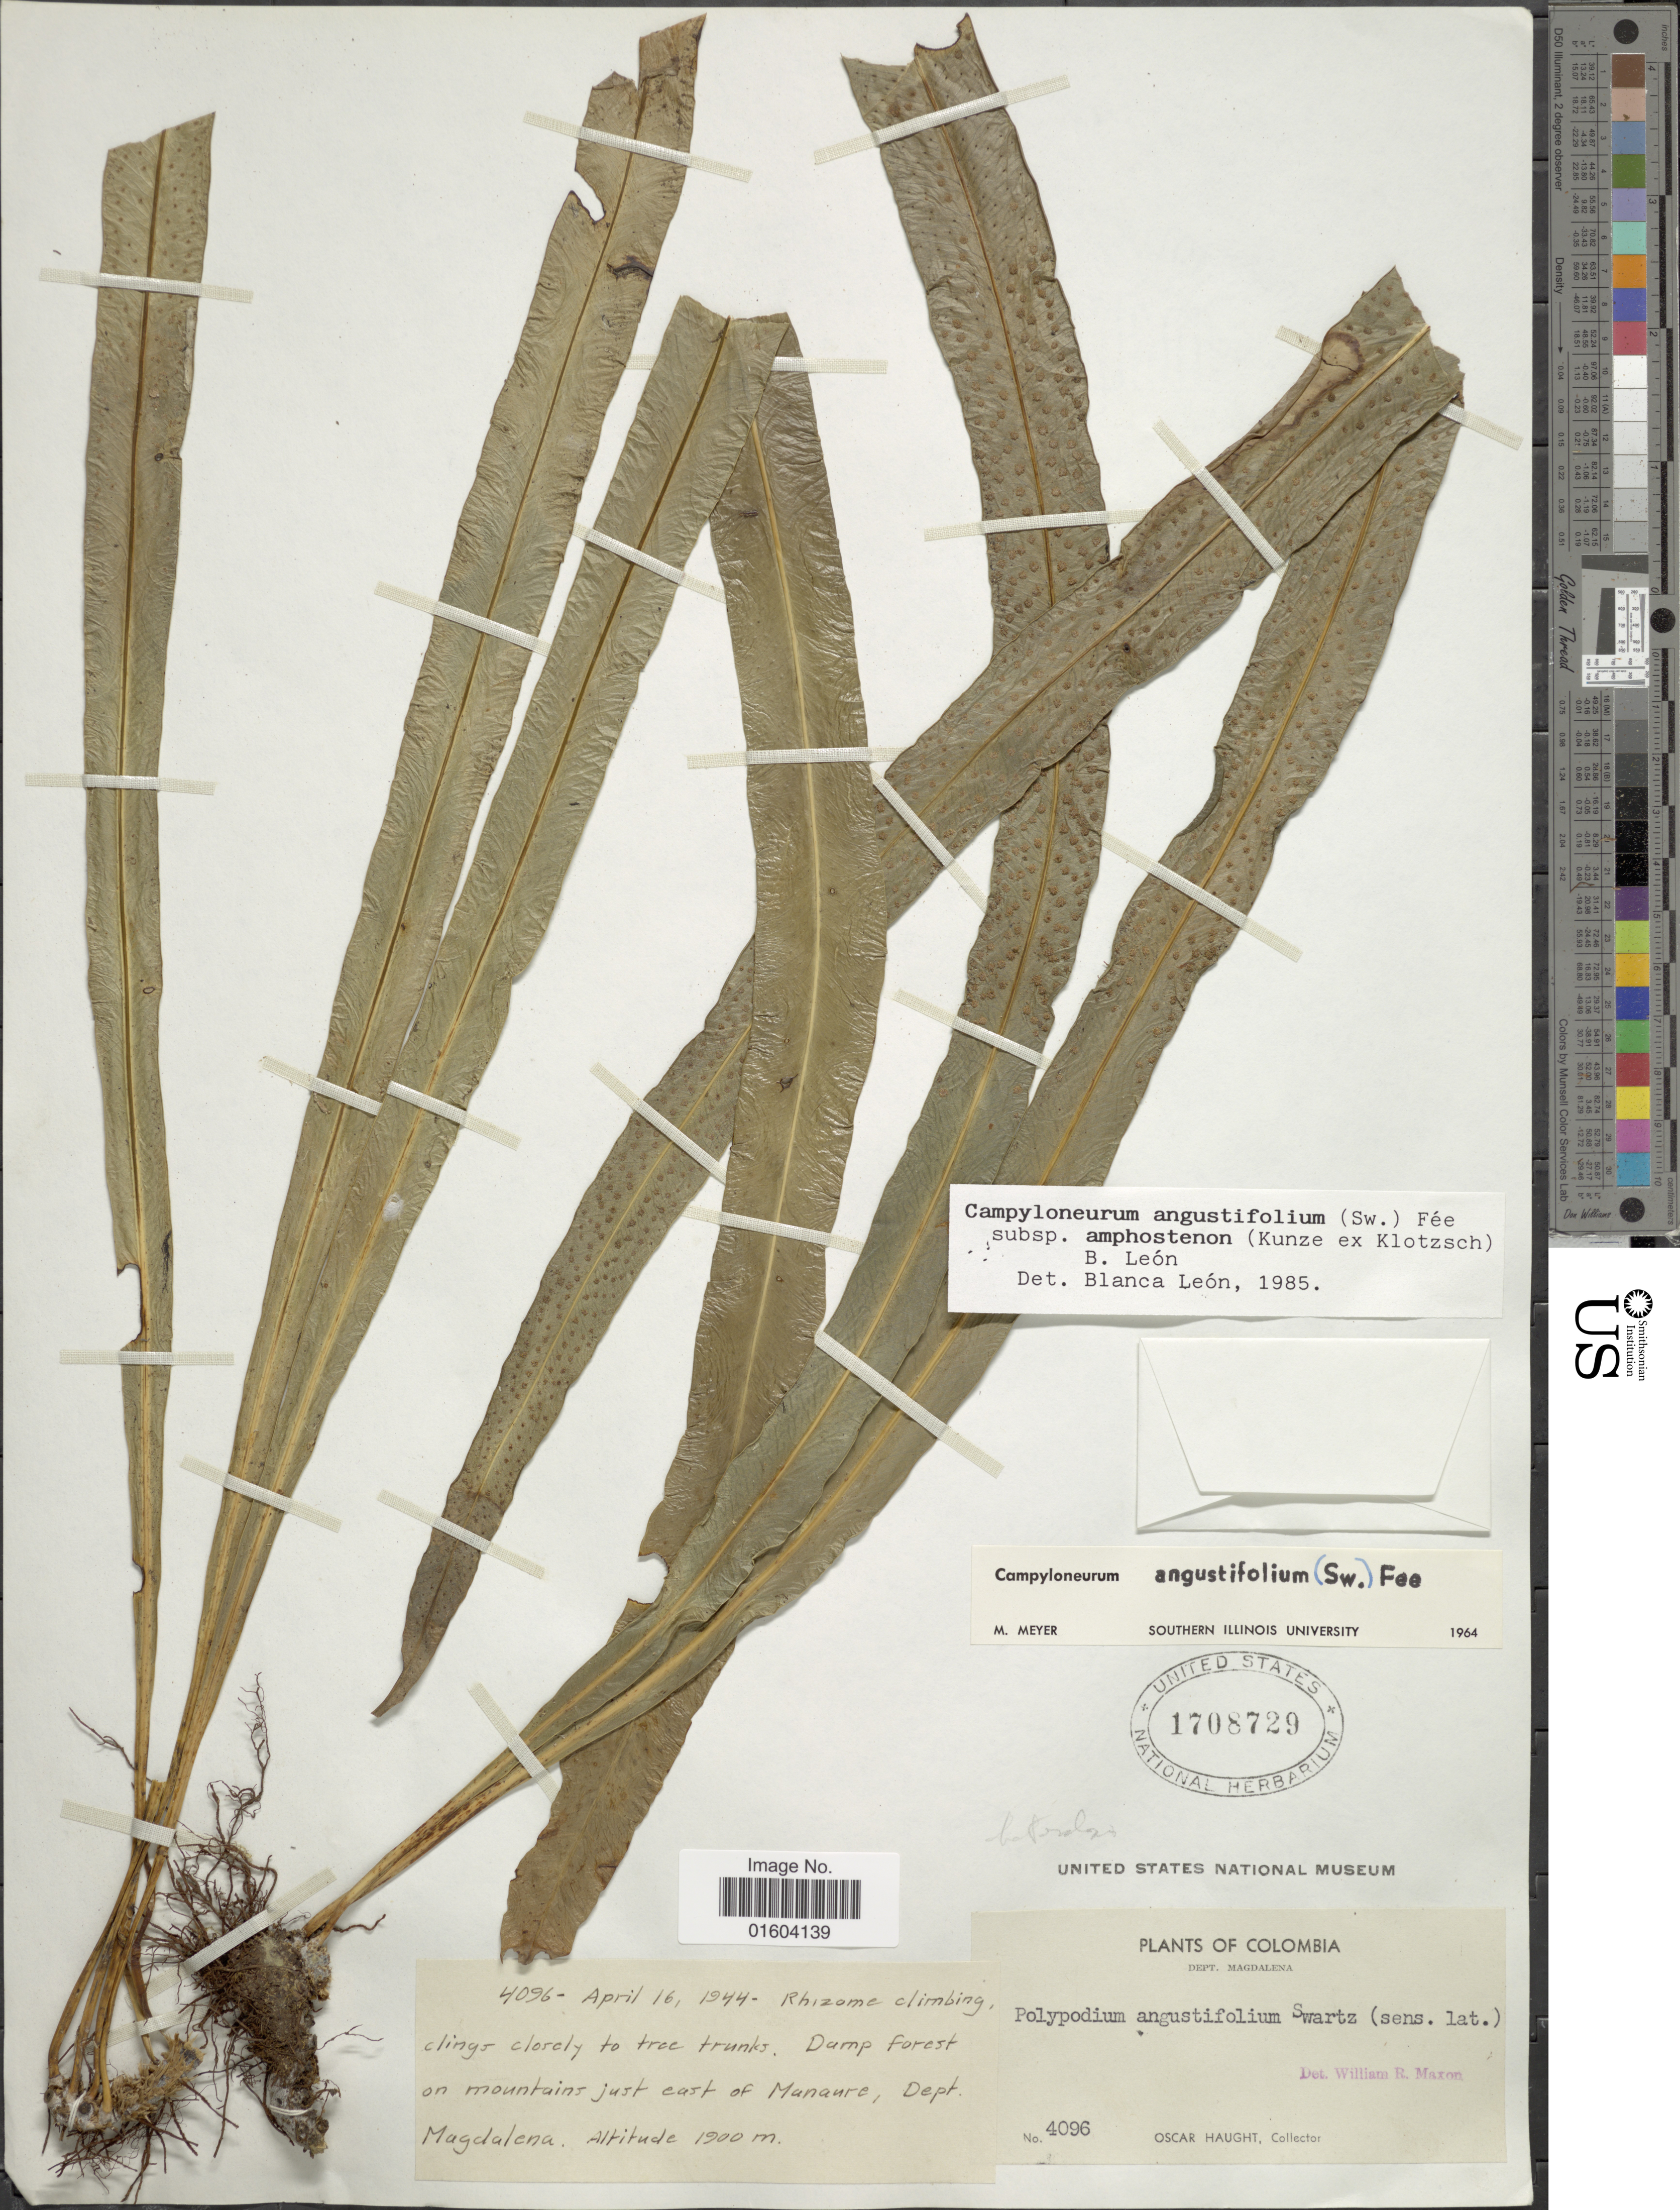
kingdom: Plantae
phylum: Tracheophyta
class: Polypodiopsida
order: Polypodiales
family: Polypodiaceae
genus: Campyloneurum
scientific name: Campyloneurum chlorolepis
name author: Alston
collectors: O. Haught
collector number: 4096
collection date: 1944-04-16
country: Colombia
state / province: Magdalena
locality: Dept, Magdalena. On mountains just east of Manaure.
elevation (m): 1900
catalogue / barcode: US 1708729